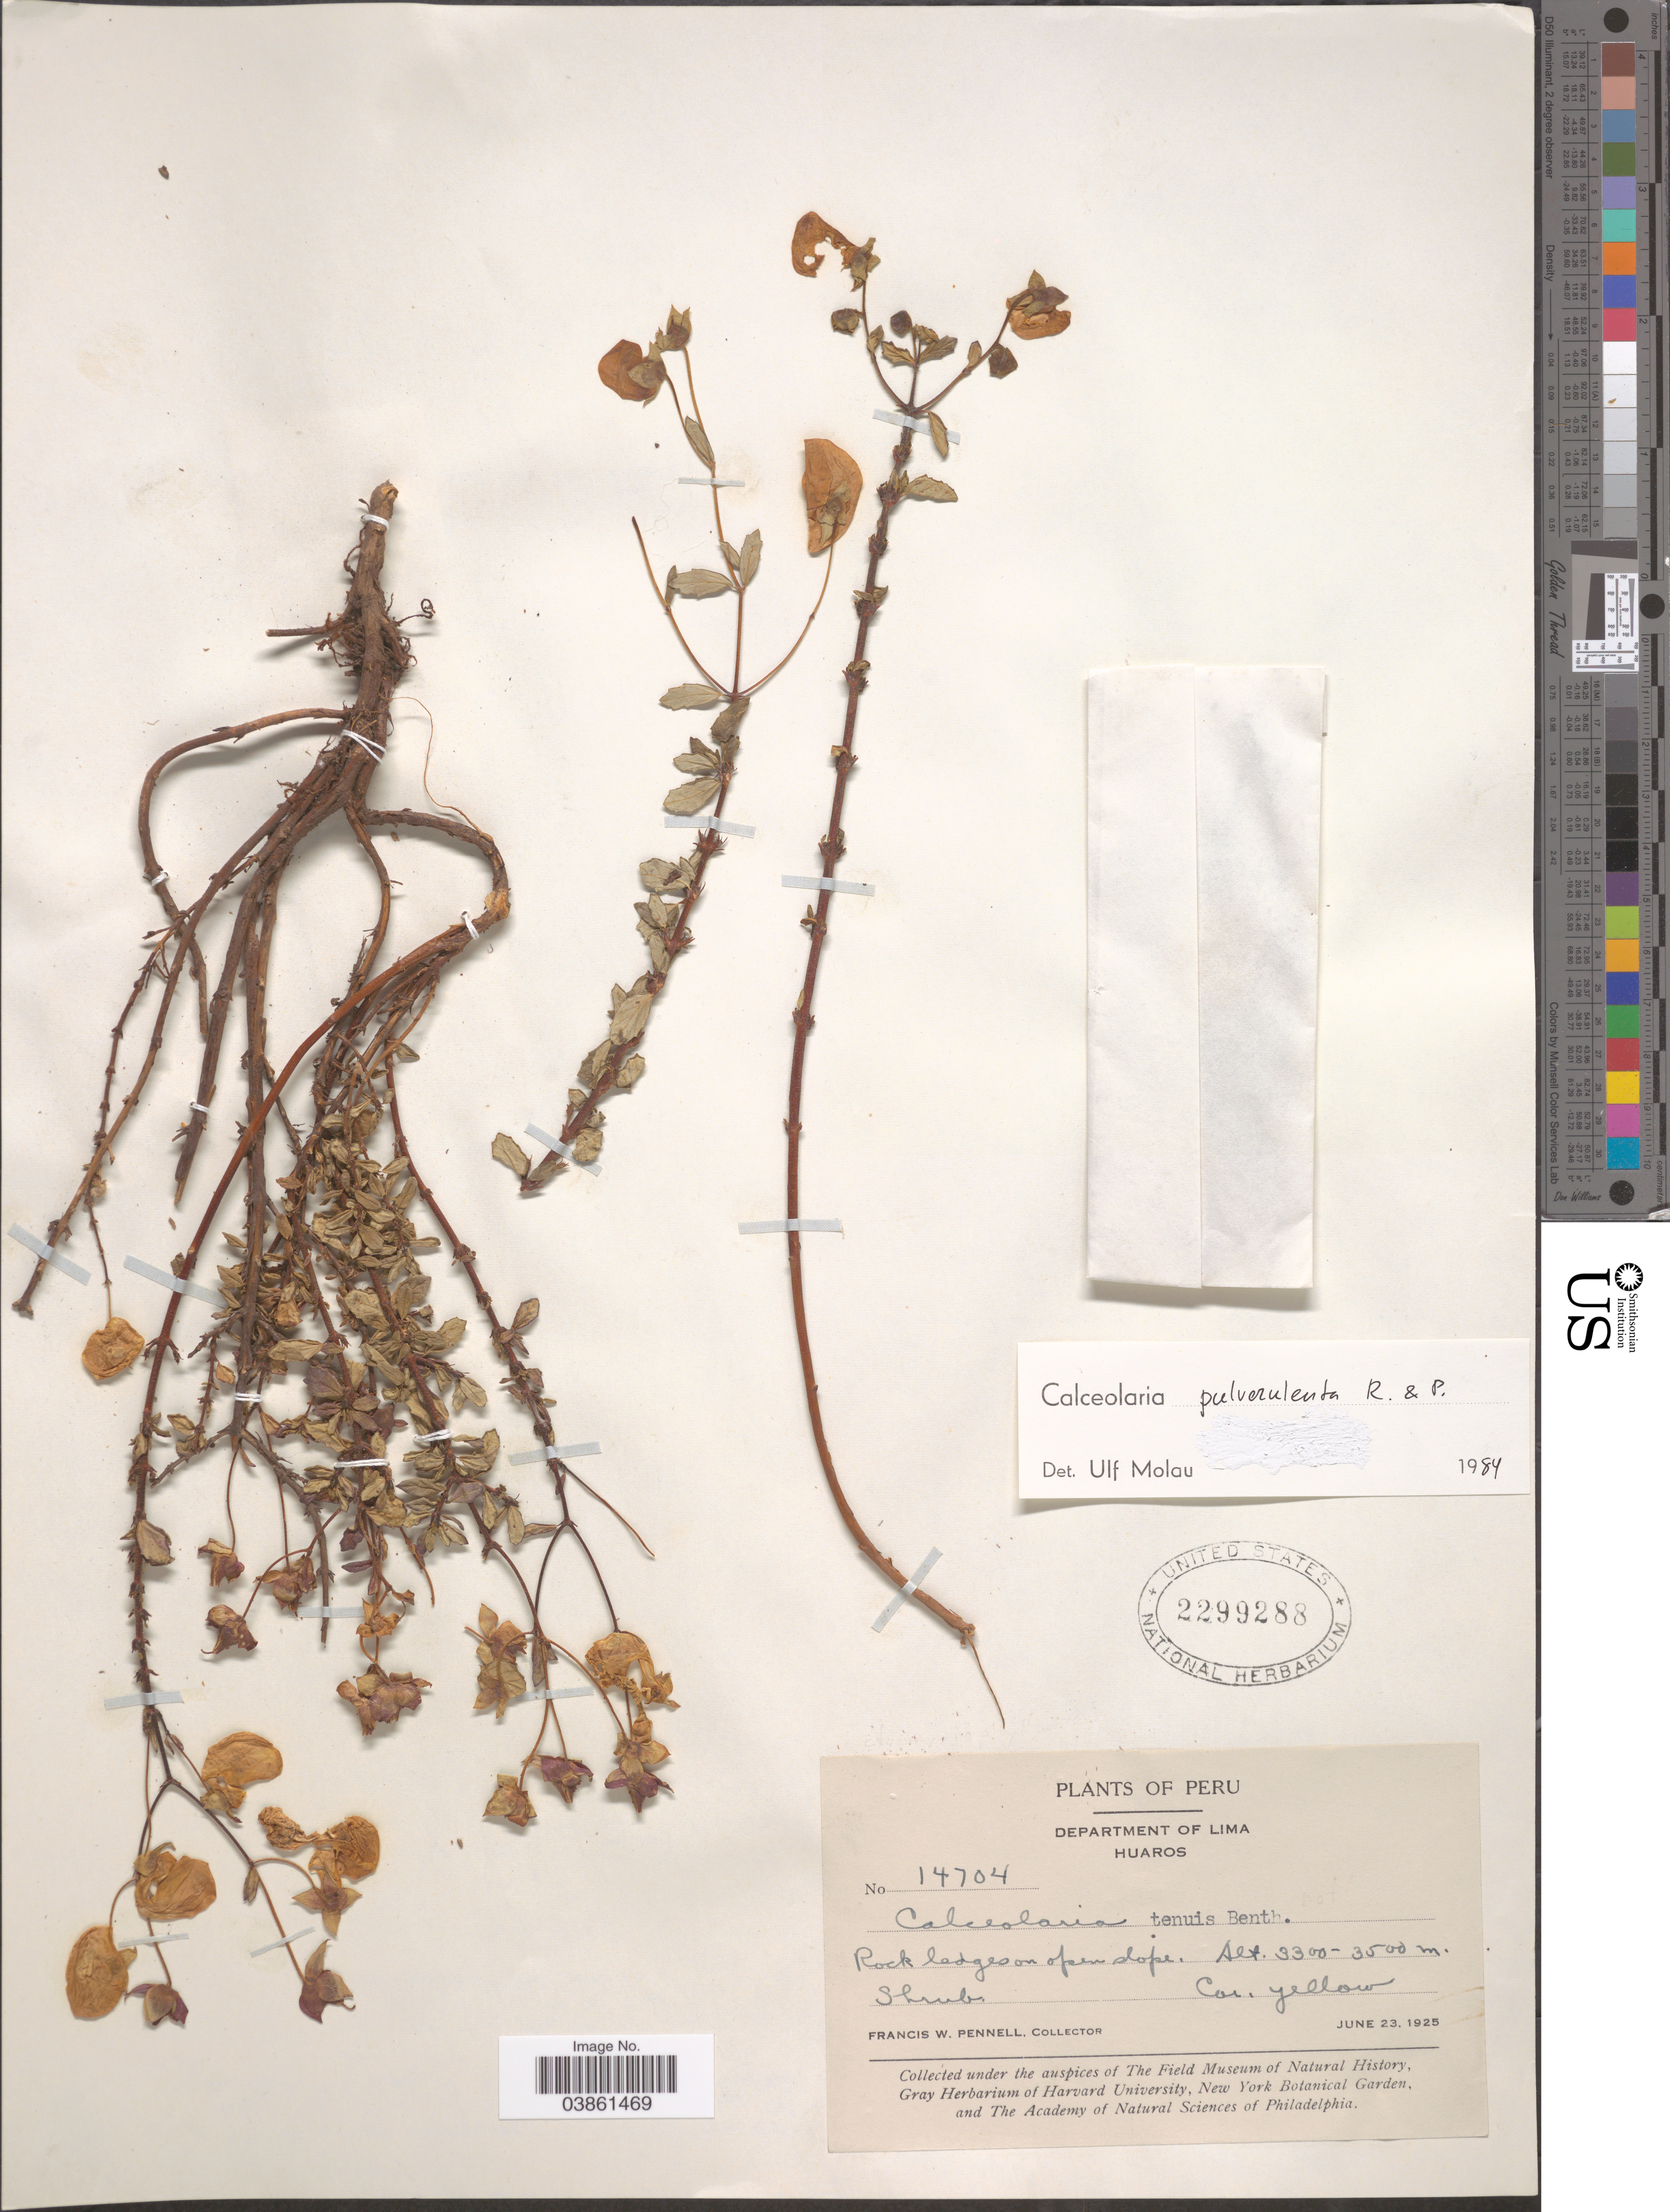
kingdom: Plantae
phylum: Tracheophyta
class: Magnoliopsida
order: Lamiales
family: Calceolariaceae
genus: Calceolaria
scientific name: Calceolaria pulverulenta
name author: Ruiz & Pav.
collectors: F. W. Pennell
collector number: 14704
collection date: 1925-06-23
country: Peru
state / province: Lima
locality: Department of Lima. Huaros.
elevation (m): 3300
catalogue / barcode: US 2299288